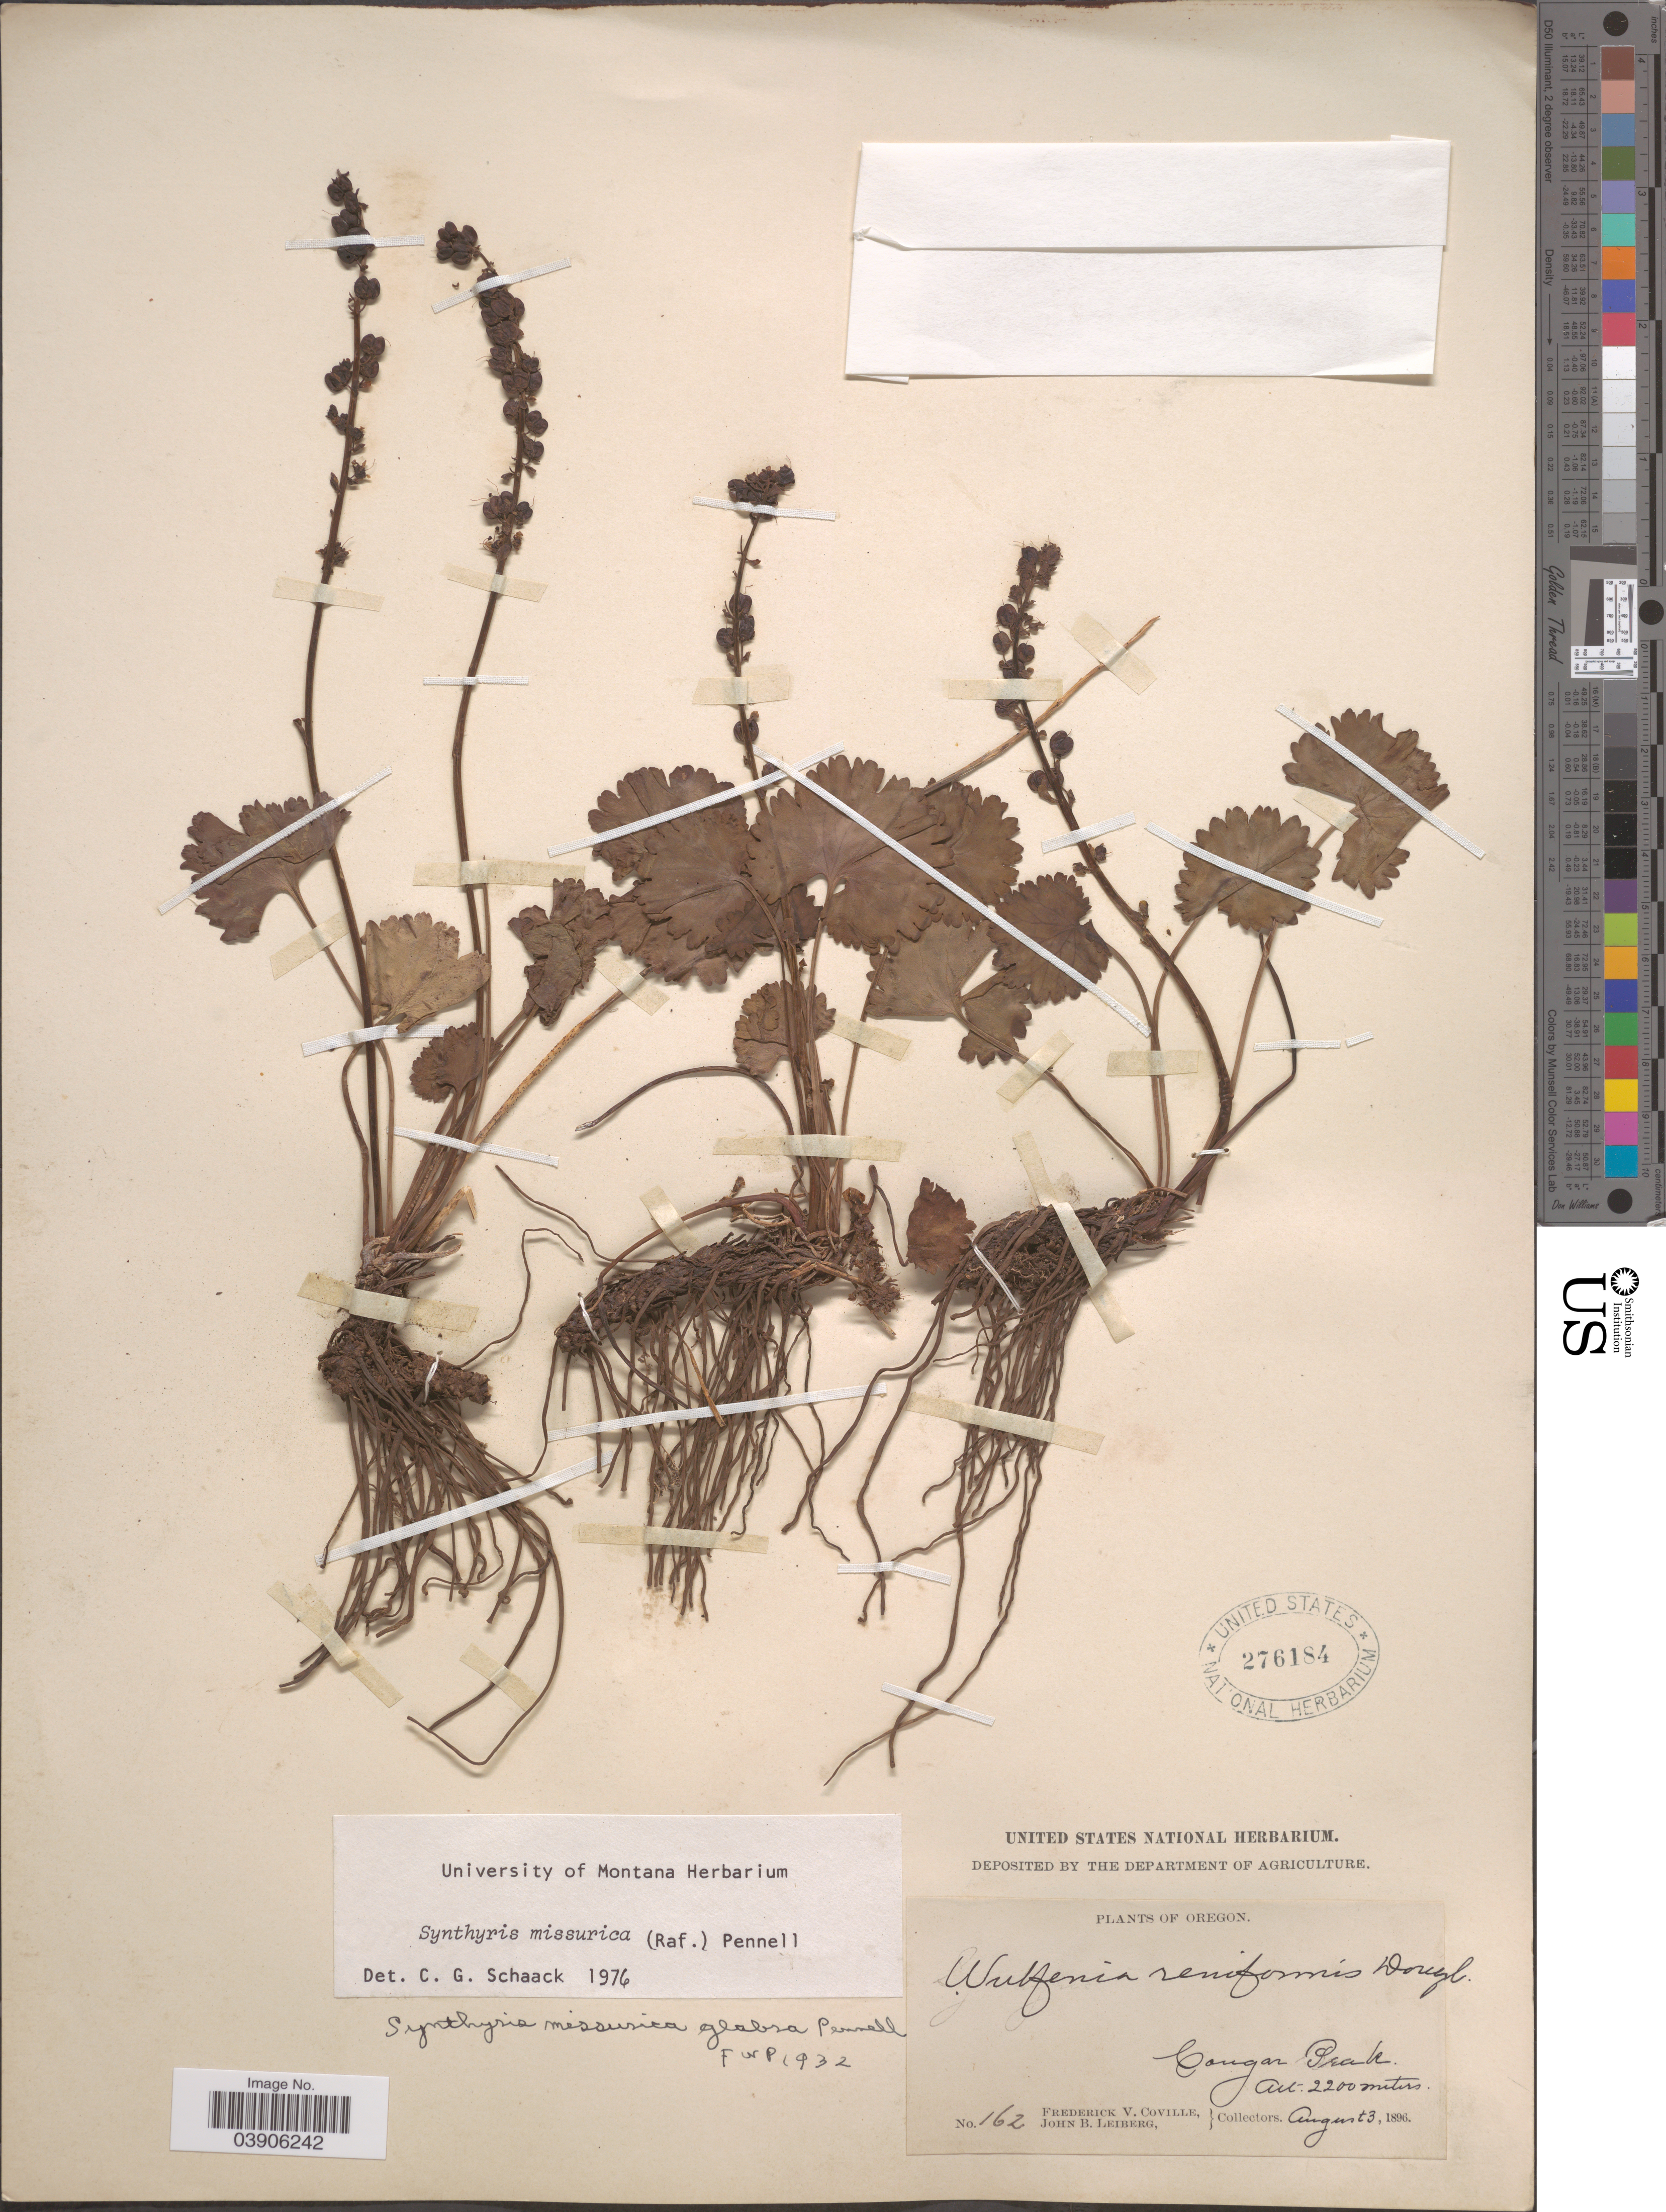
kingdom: Plantae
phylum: Tracheophyta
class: Magnoliopsida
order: Lamiales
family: Plantaginaceae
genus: Synthyris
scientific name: Synthyris missurica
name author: (Raf.) Pennell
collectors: F. V. Coville & J. B. Leiberg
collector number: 162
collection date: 1896-08-03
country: United States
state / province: Oregon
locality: Cougar Peak.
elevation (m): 2200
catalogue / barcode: US 276184